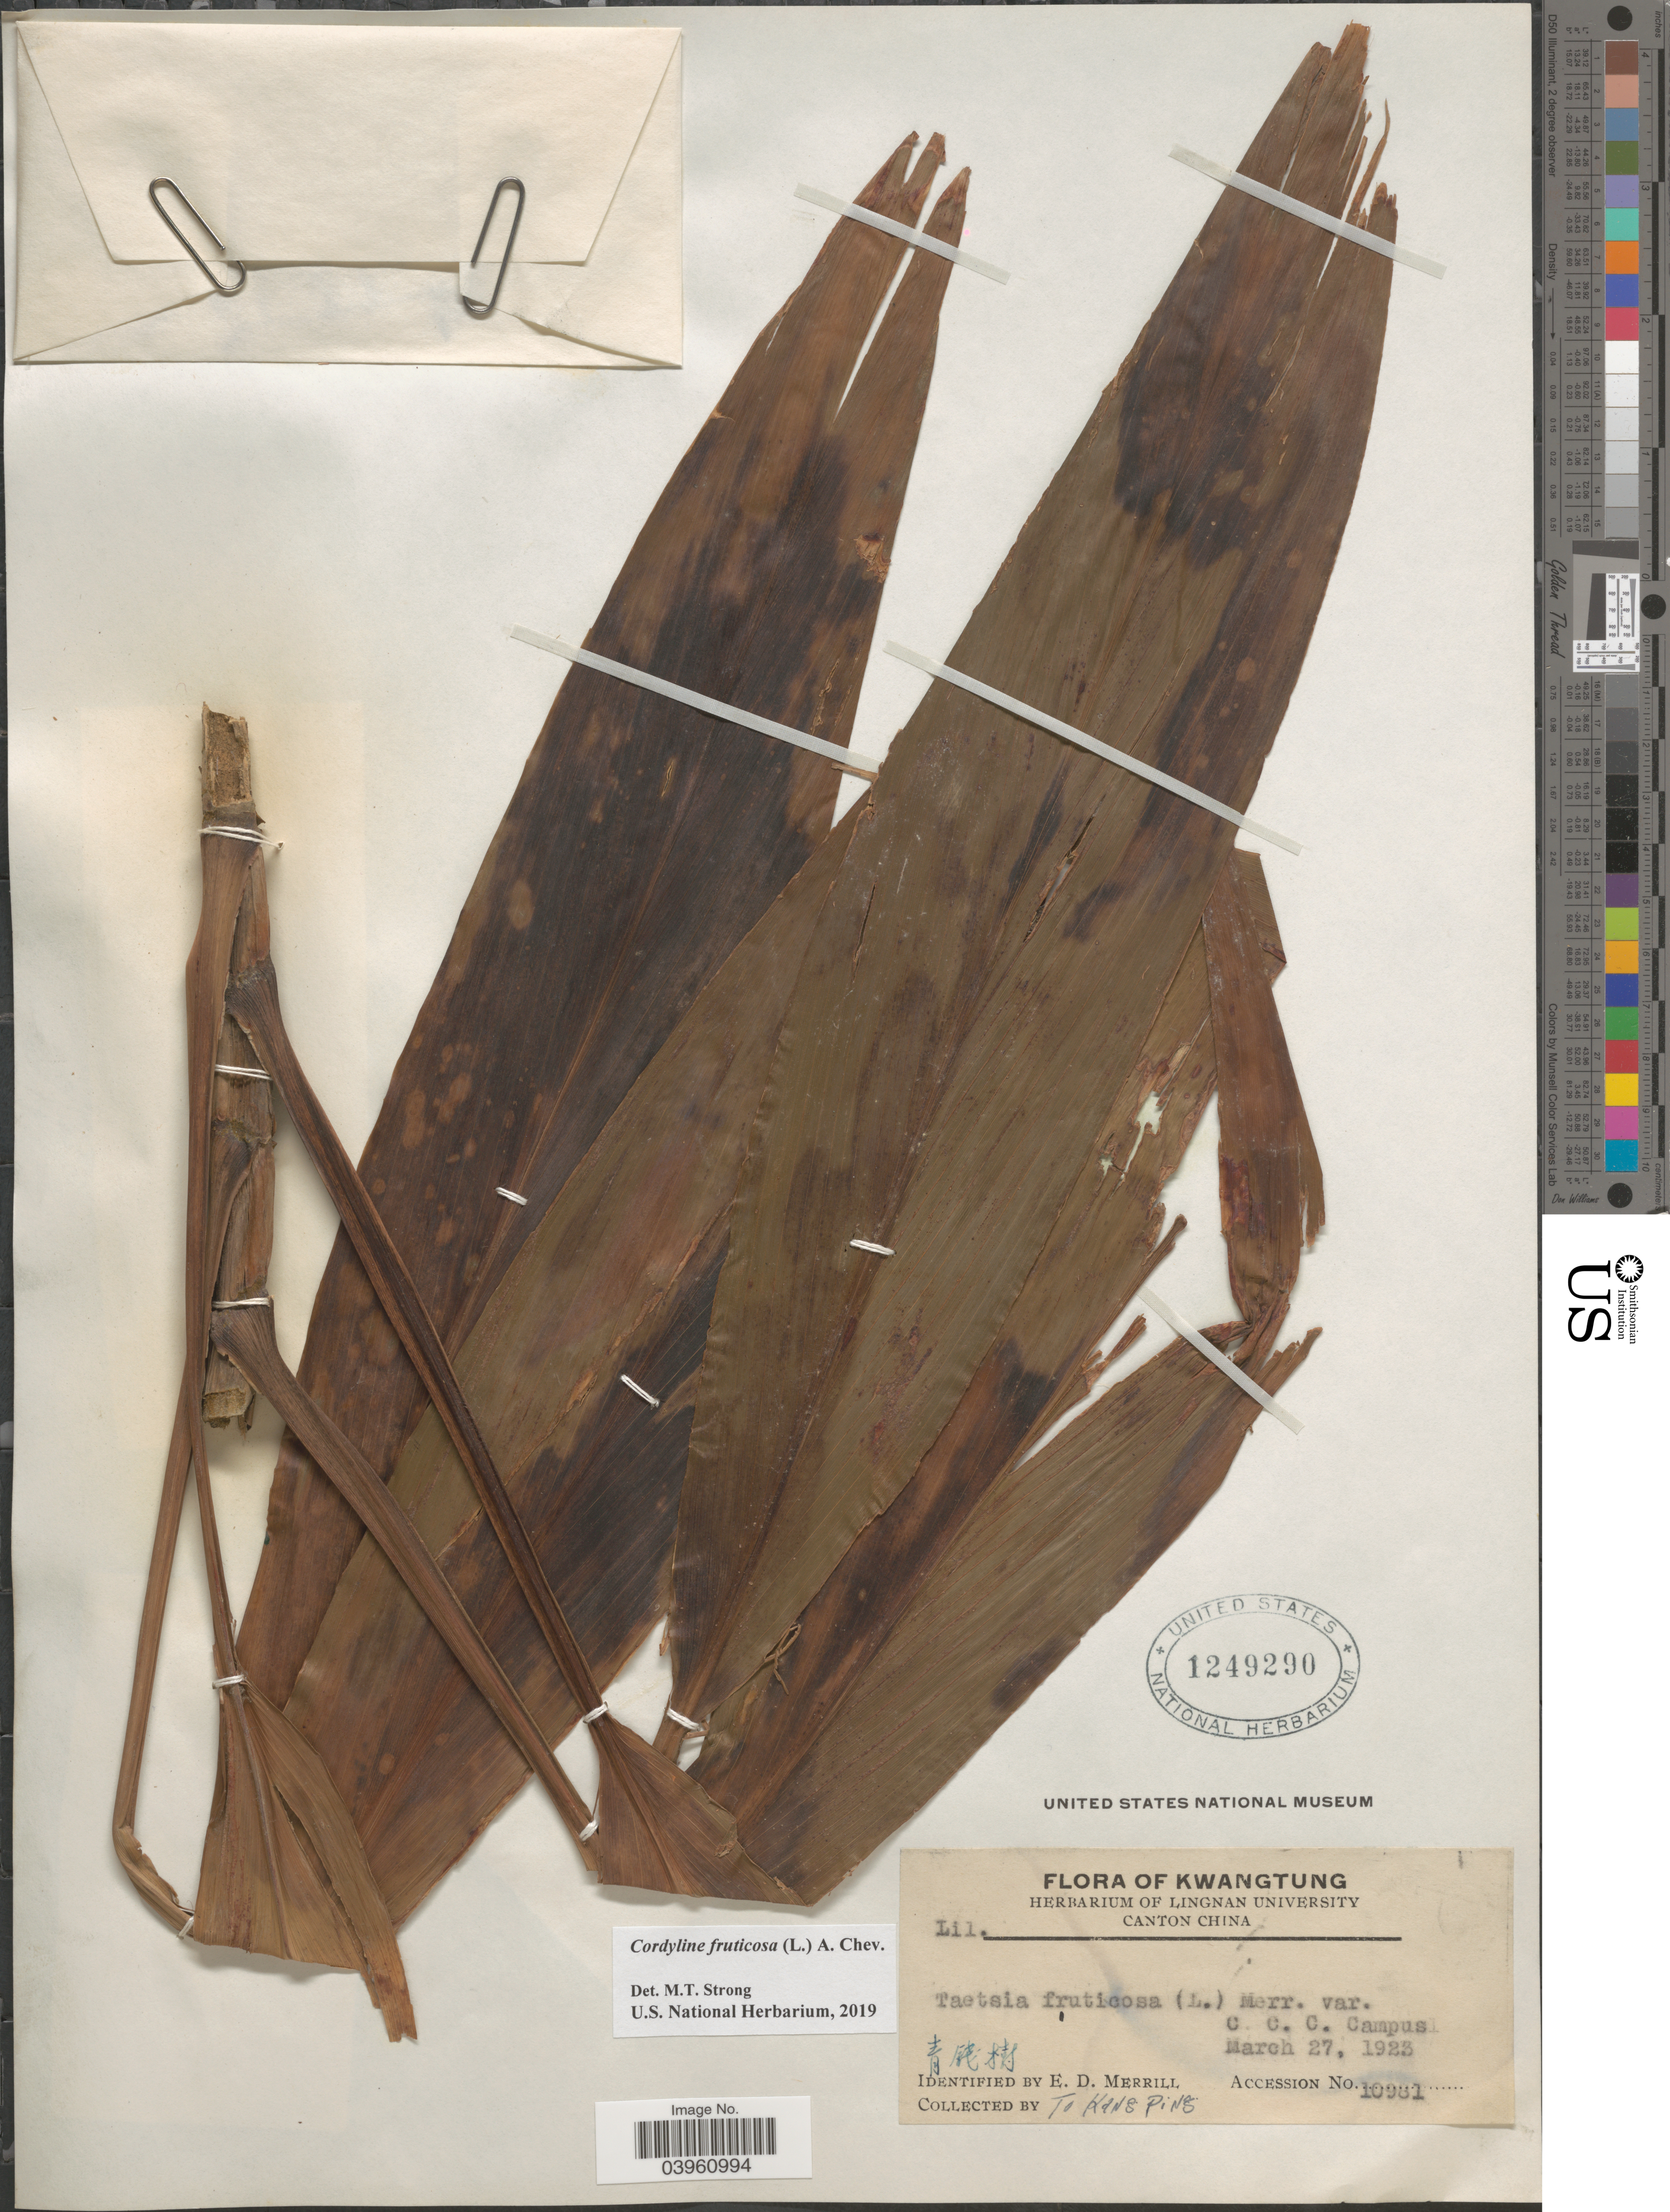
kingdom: Plantae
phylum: Tracheophyta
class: Liliopsida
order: Asparagales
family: Asparagaceae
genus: Cordyline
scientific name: Cordyline fruticosa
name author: (L.) A. Chev.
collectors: T. Ping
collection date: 1923-03-27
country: China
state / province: Guangdong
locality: Kwangtung. C. C. C. Campus.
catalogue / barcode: US 1249290